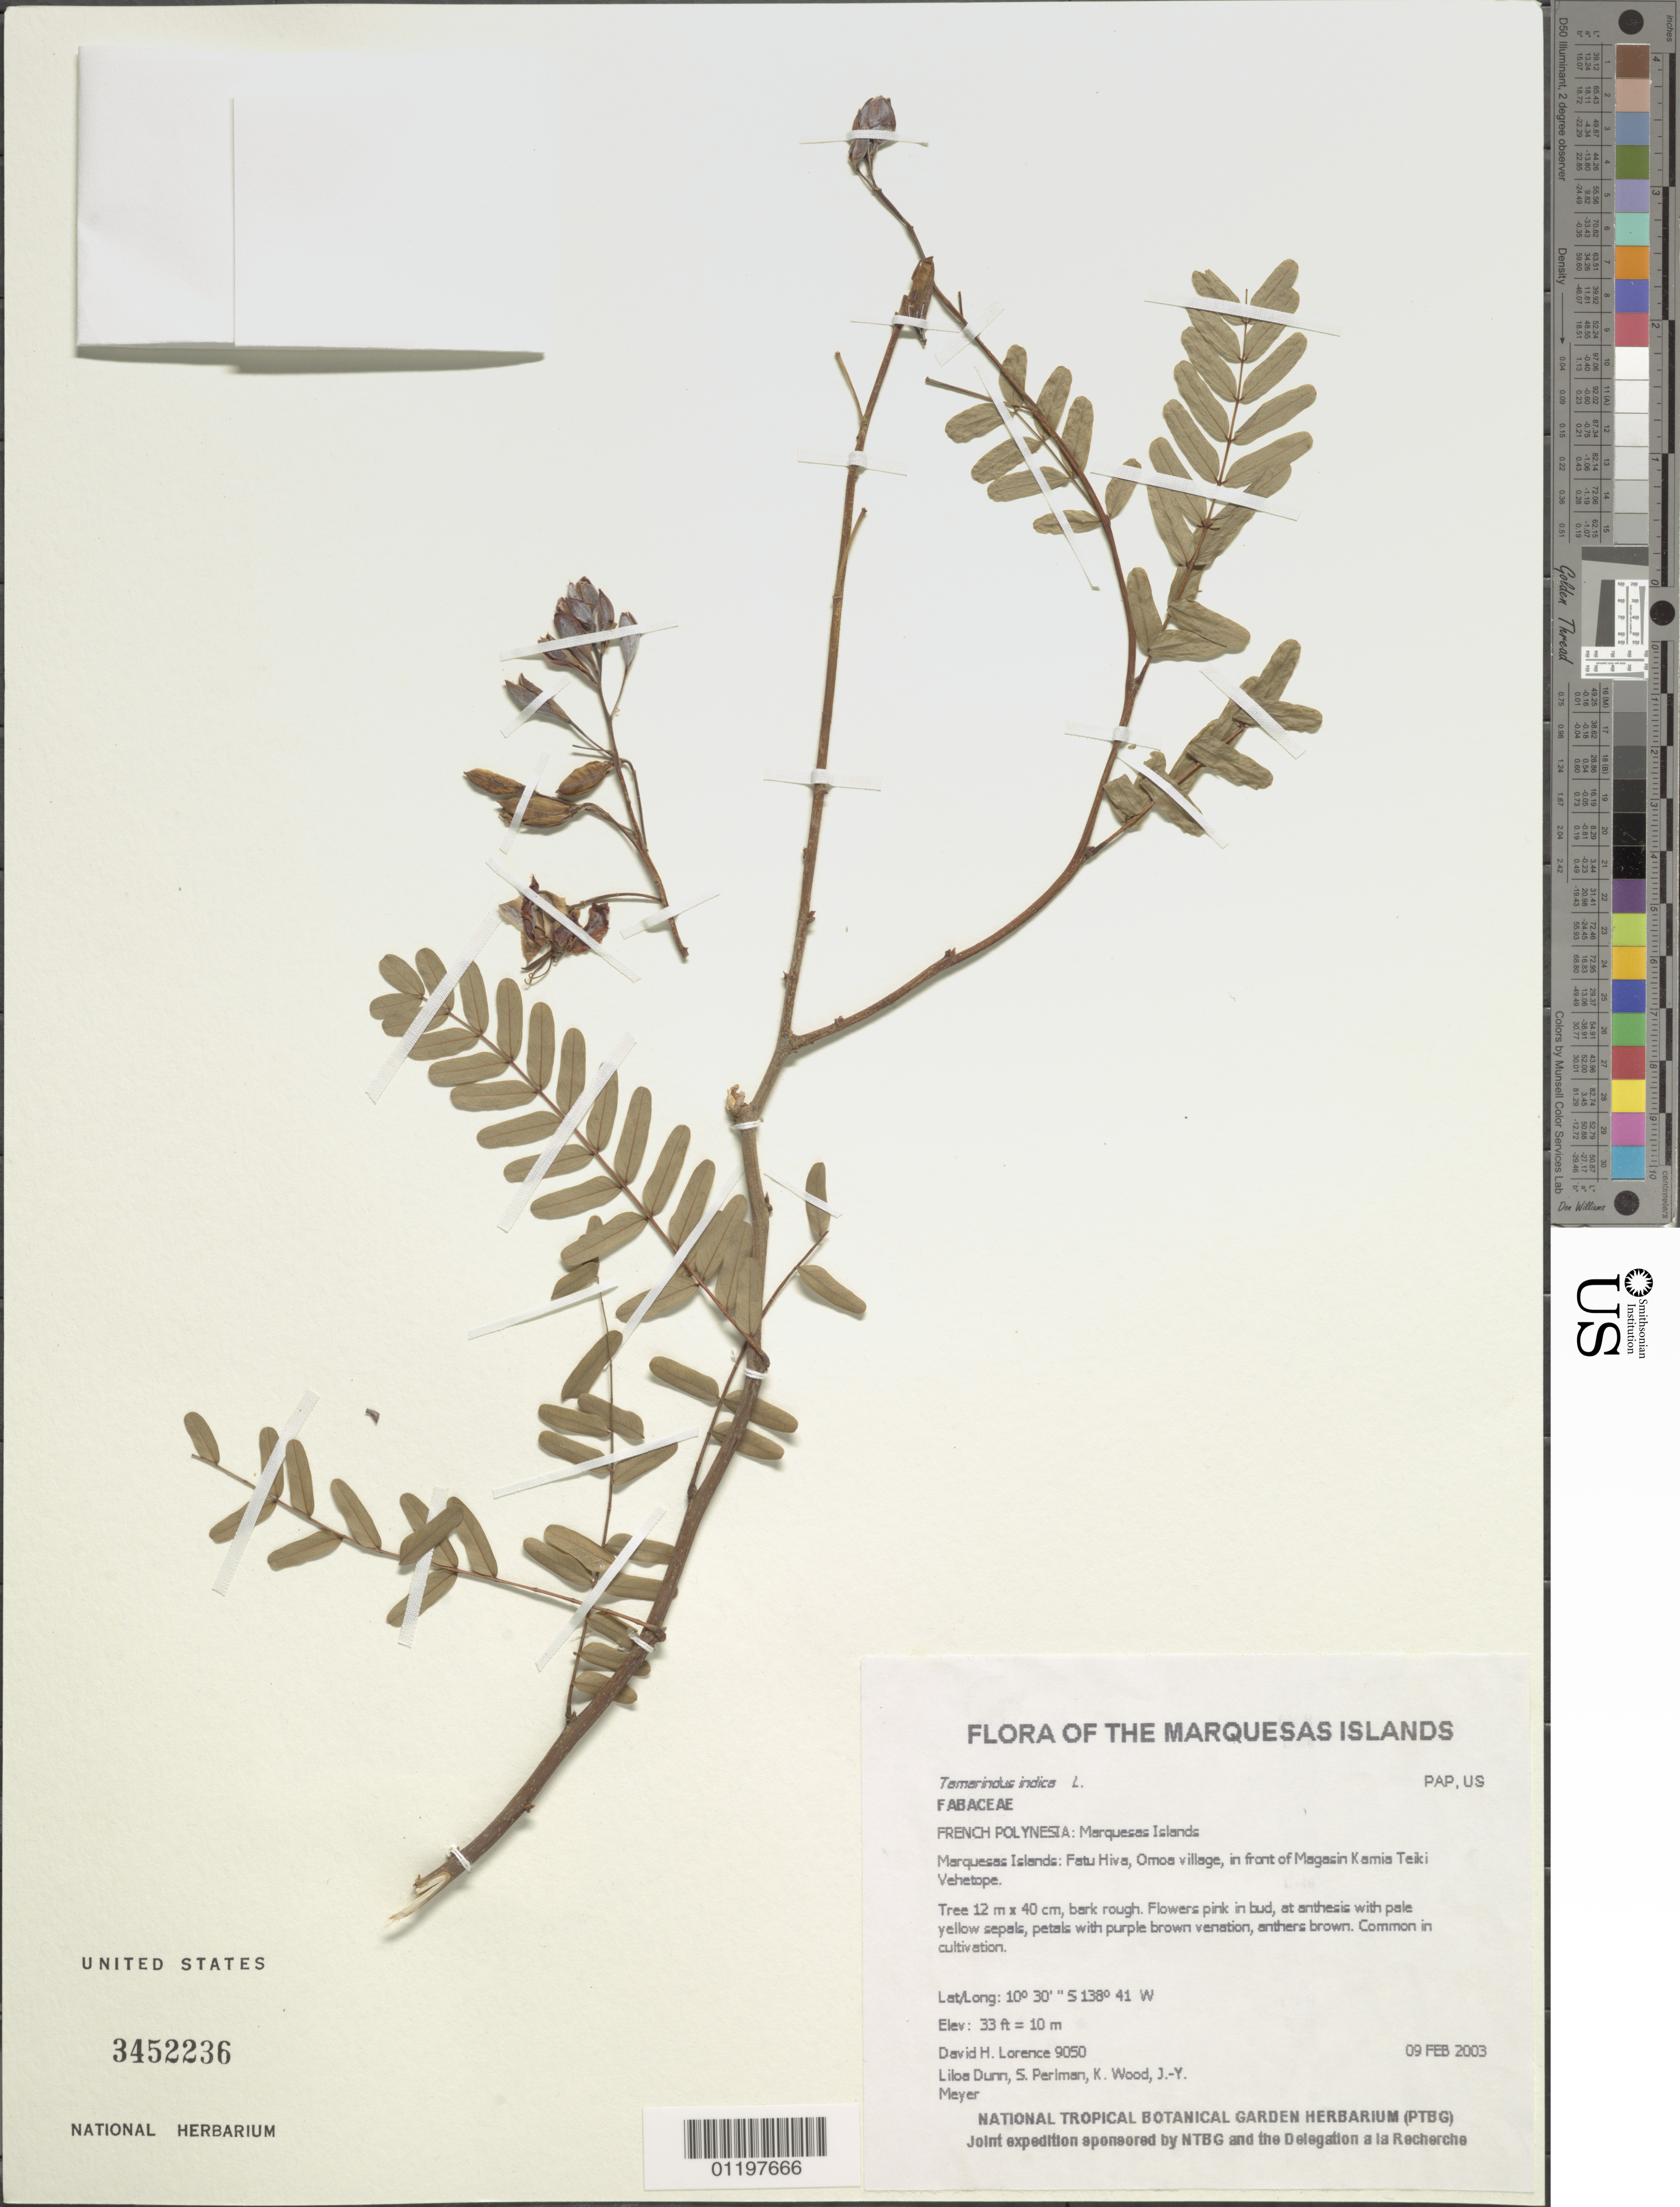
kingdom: Plantae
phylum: Tracheophyta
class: Magnoliopsida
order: Fabales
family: Fabaceae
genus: Tamarindus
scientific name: Tamarindus indica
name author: L.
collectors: D. Lorence, L. Dunn, S. P. Perlman, K. R. Wood & J.-Y. Meyer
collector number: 9050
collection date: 2003-02-09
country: French Polynesia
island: Fatu Hiva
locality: Omoa village, in front of Magasin Kamia Teiki Vehetope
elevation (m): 10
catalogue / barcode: US 3452236